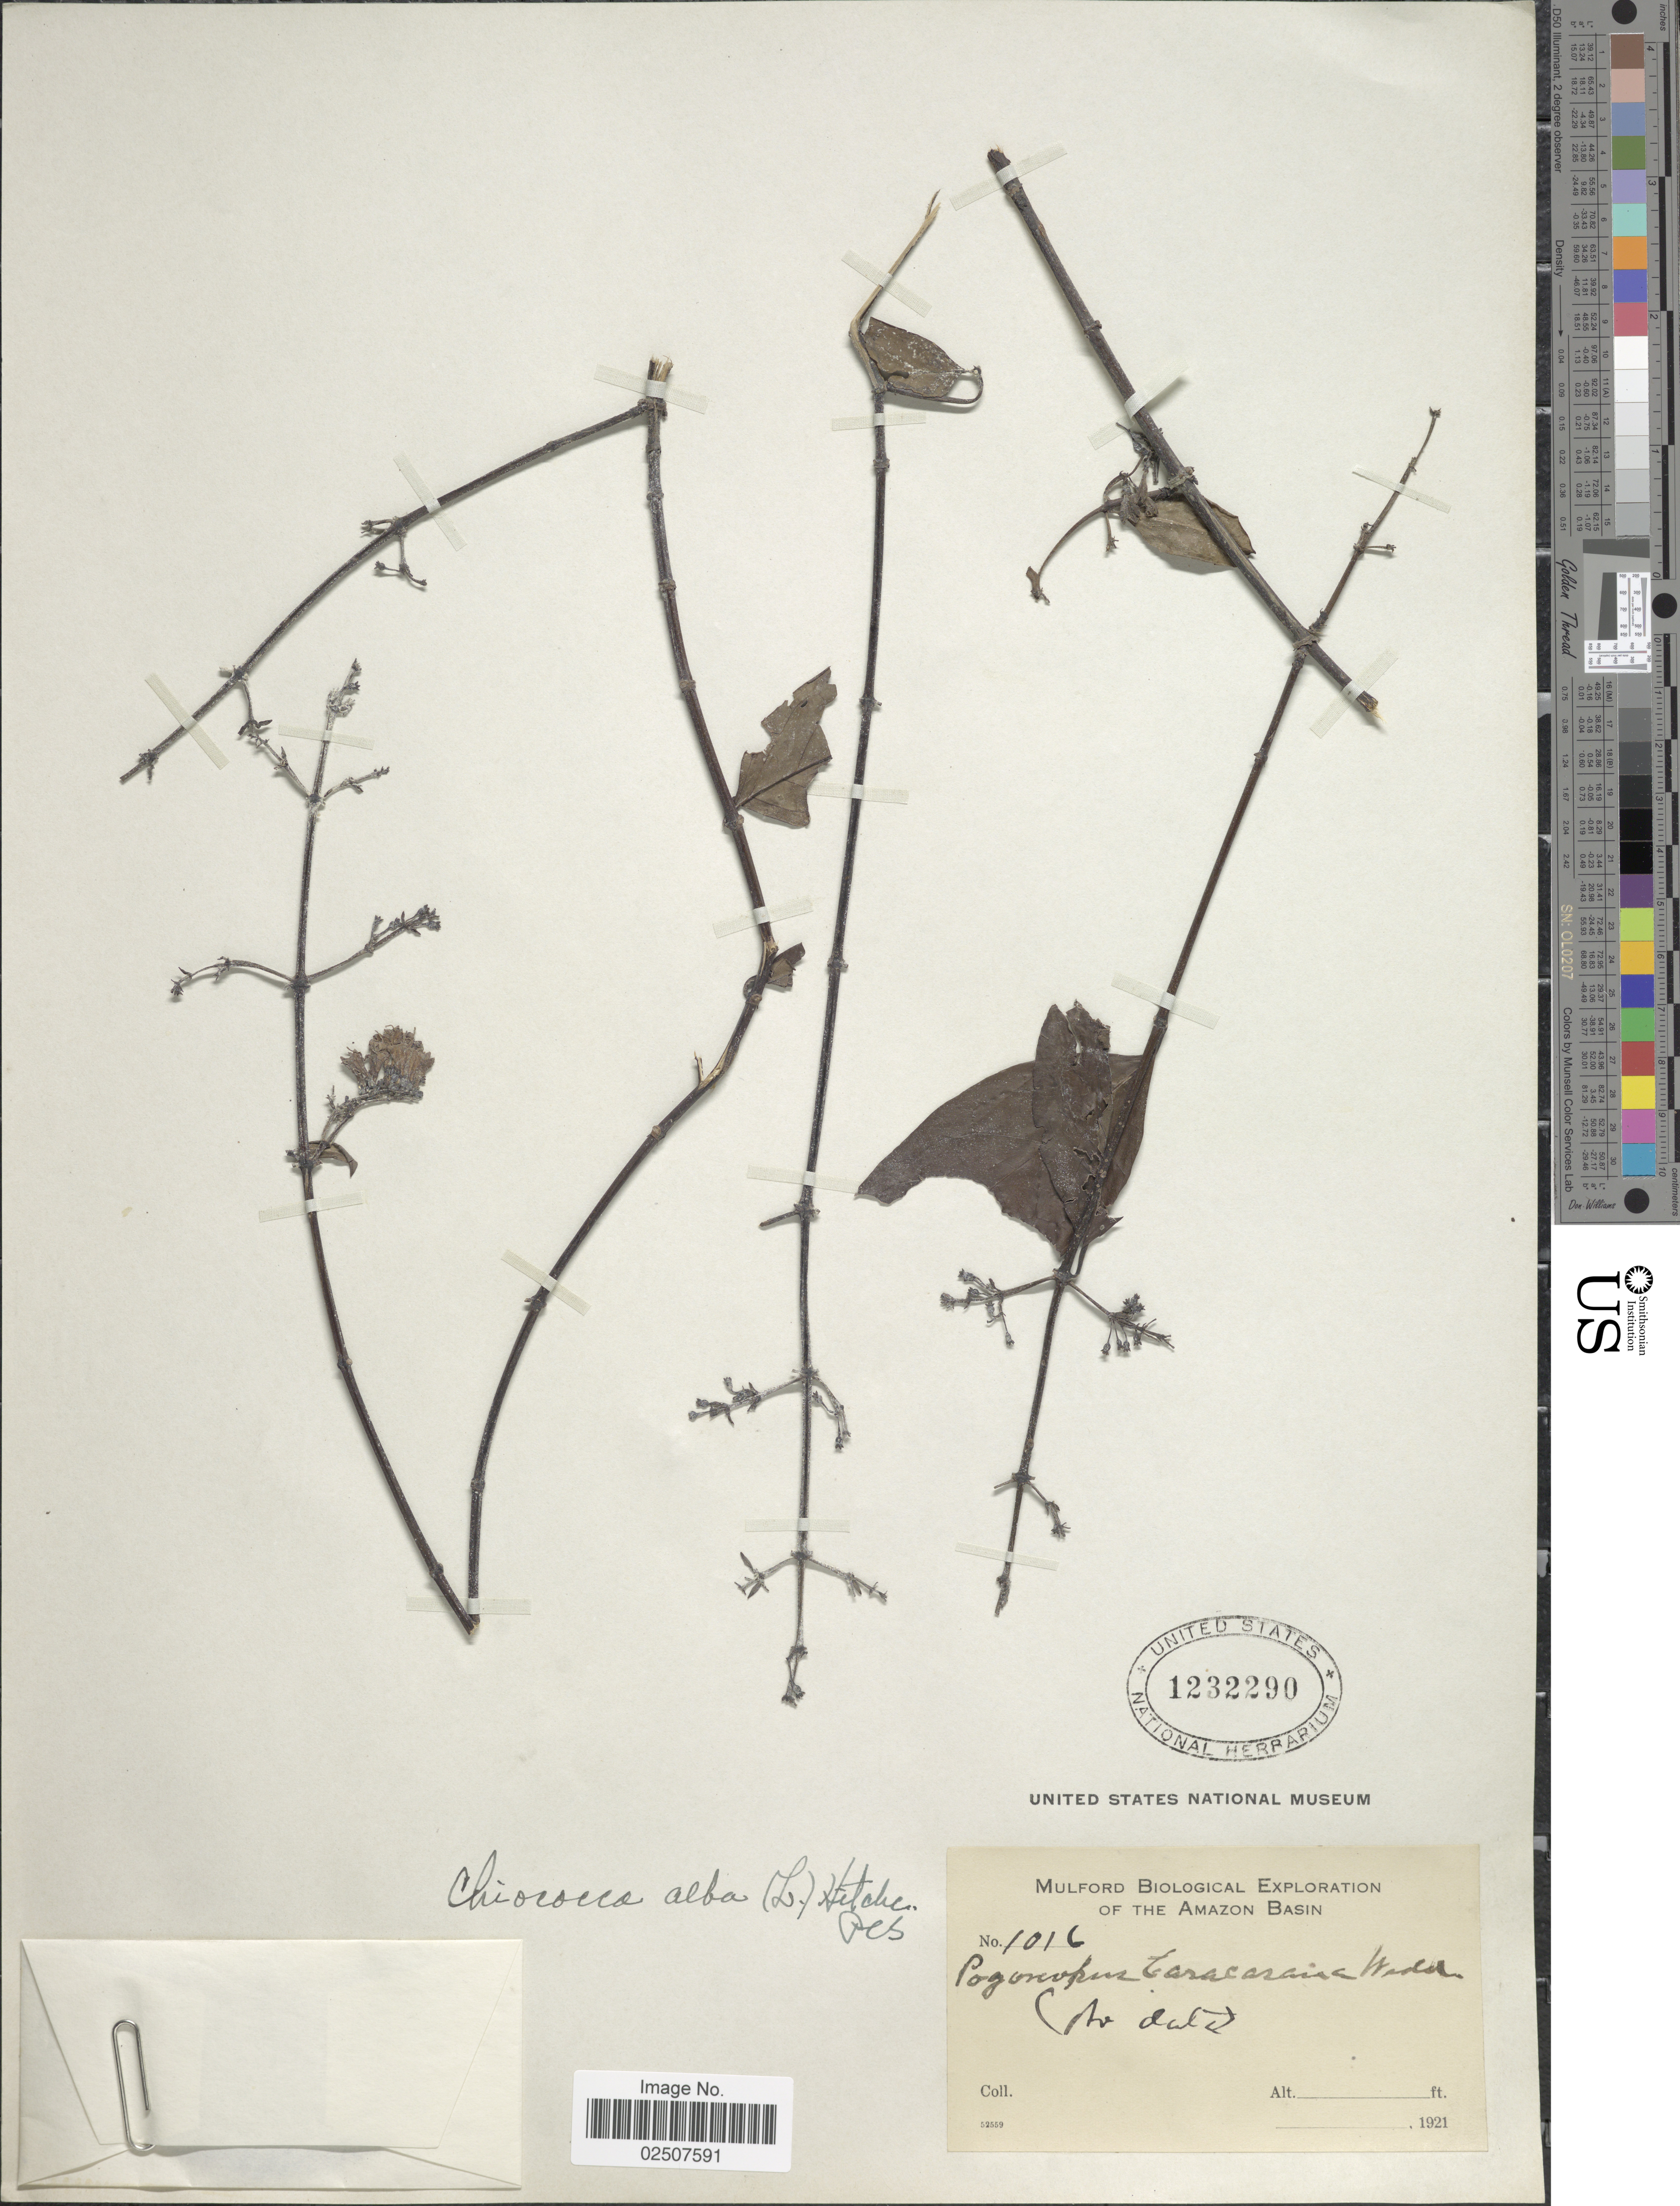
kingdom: Plantae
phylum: Tracheophyta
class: Magnoliopsida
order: Gentianales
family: Rubiaceae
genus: Chiococca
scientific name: Chiococca alba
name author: (L.) Hitchc.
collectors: Mulford Biological Exploration of the Amazon Basin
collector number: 1016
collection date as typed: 1921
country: Bolivia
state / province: La Paz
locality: Amazon Basin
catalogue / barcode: US 1232290